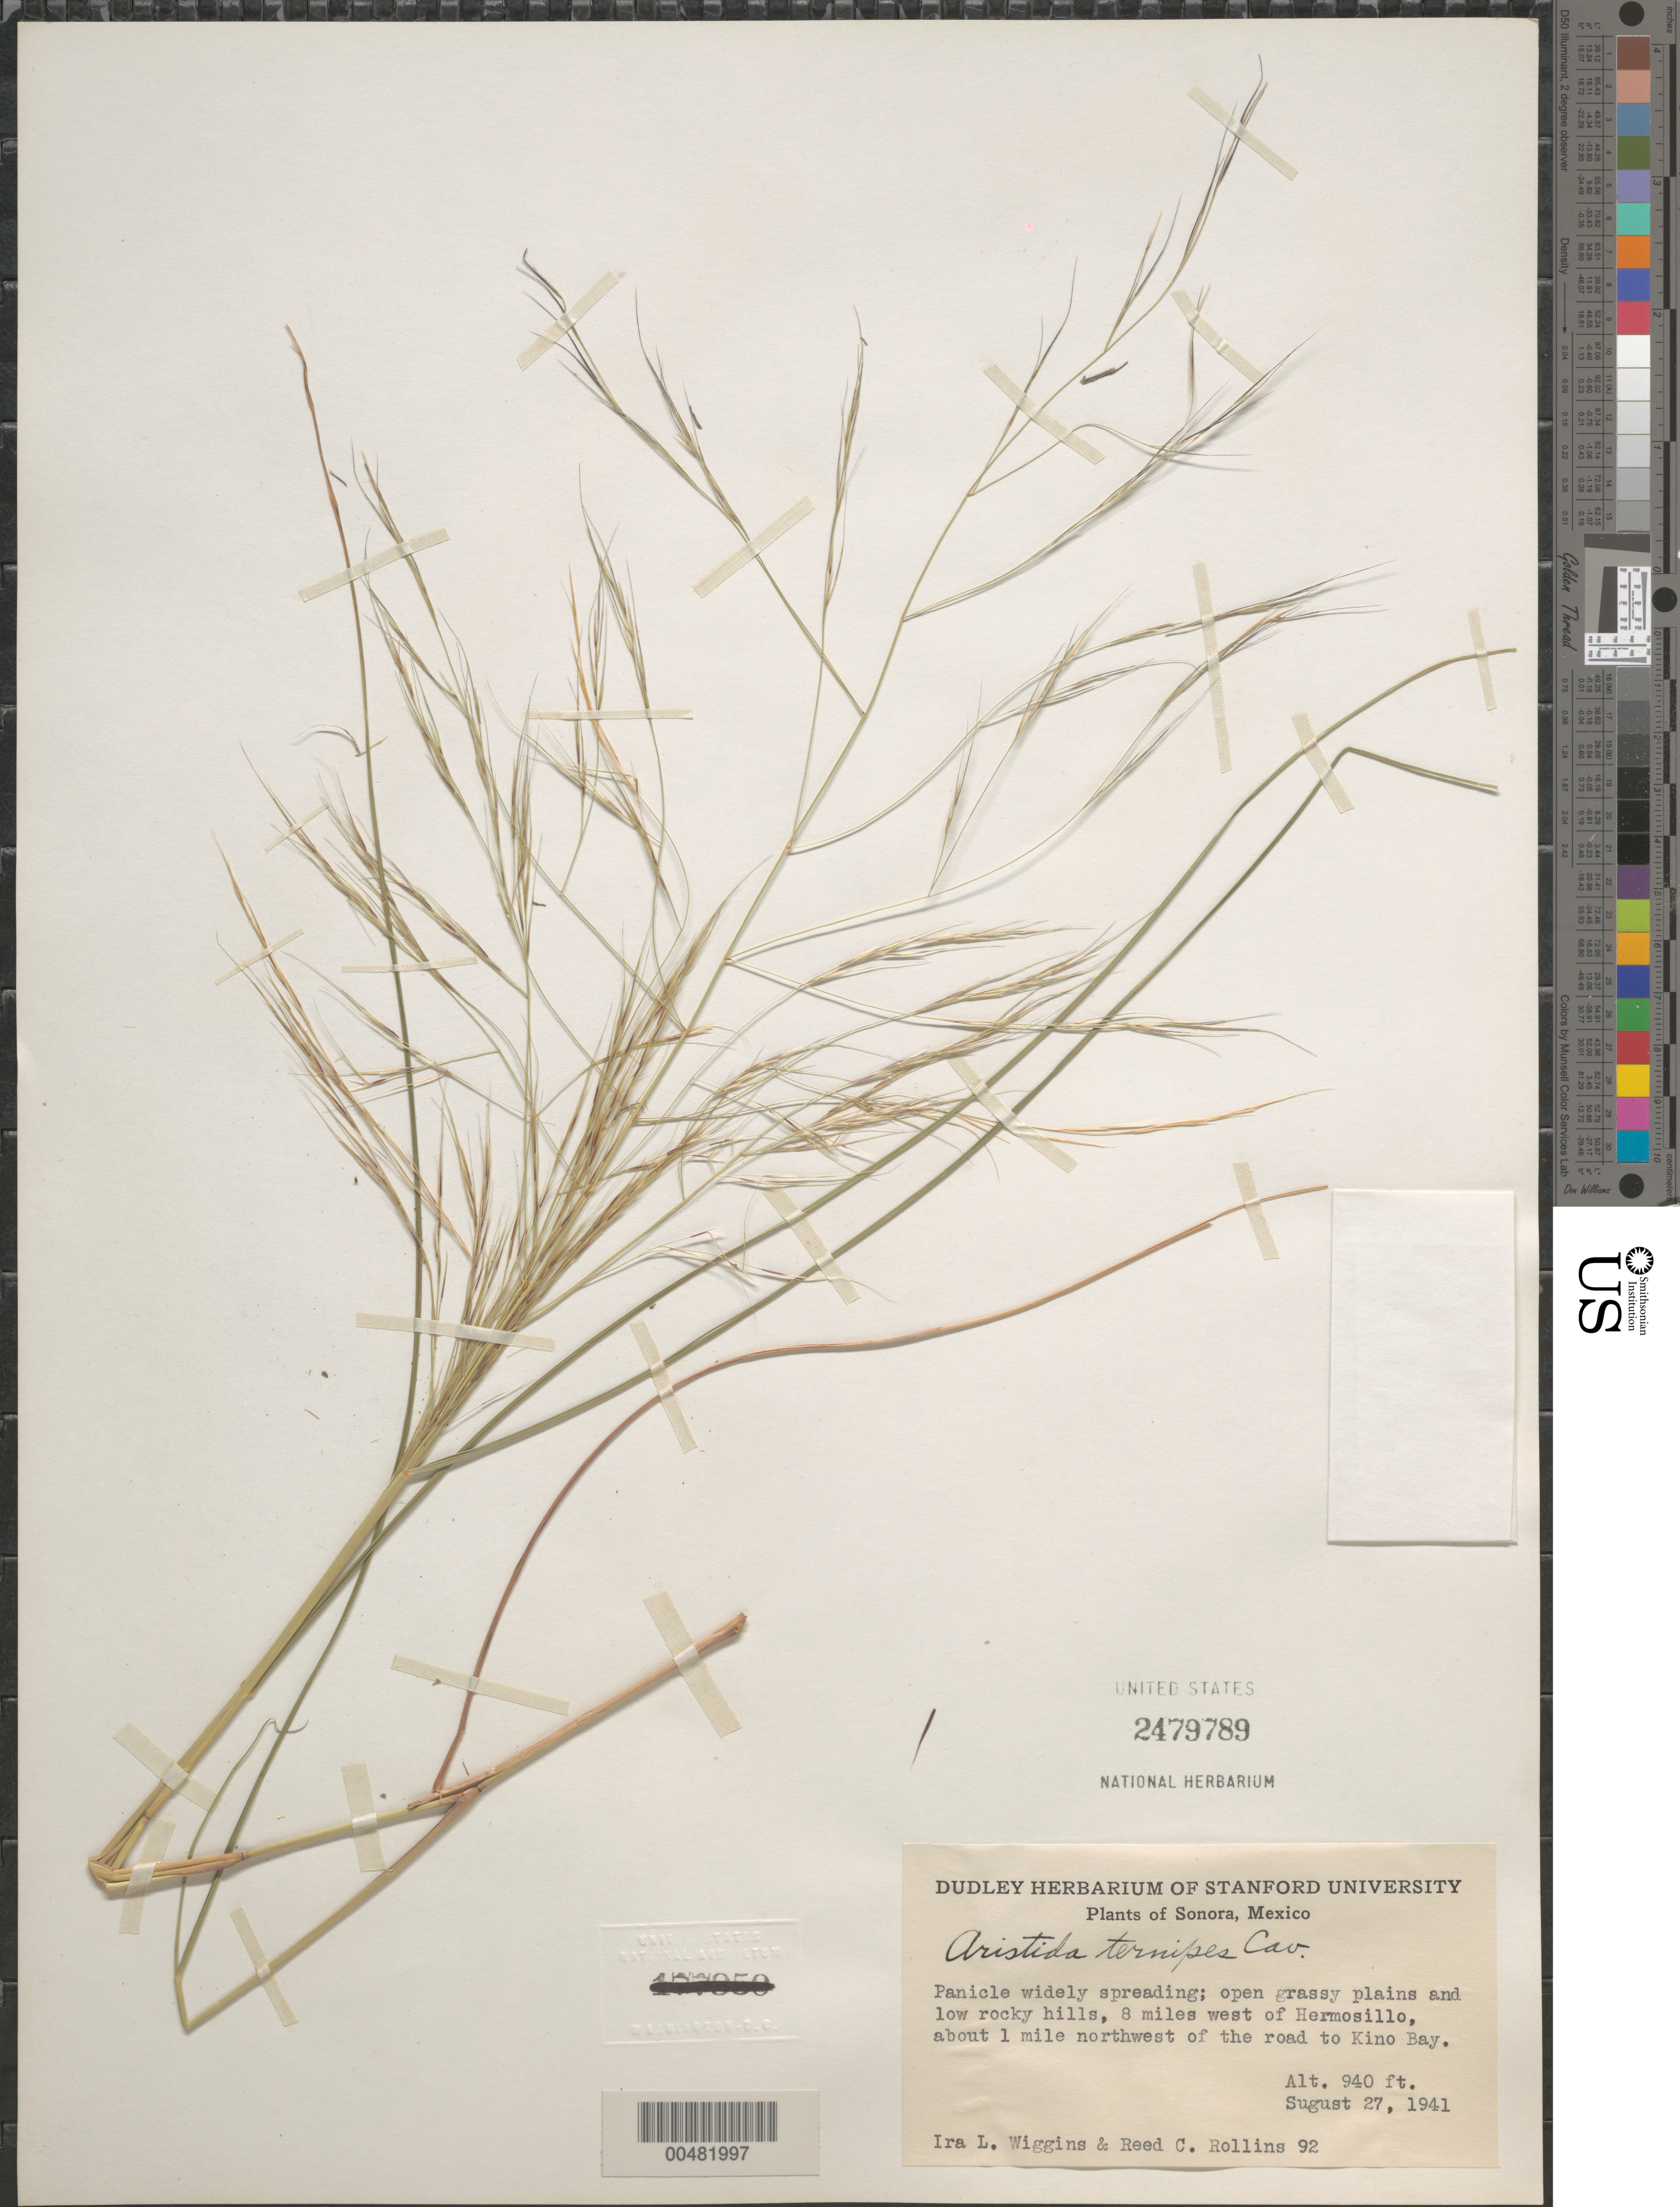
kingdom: Plantae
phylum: Tracheophyta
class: Liliopsida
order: Poales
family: Poaceae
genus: Aristida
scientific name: Aristida ternipes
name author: Cav.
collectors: I. L. Wiggins & R. C. Rollins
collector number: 92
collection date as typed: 27 Aug 1941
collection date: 1941-08-27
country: Mexico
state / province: Sonora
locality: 8 mi W of Hermosillo, about 1 mi NW of the road to Kino Bay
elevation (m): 287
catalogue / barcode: US 2479789